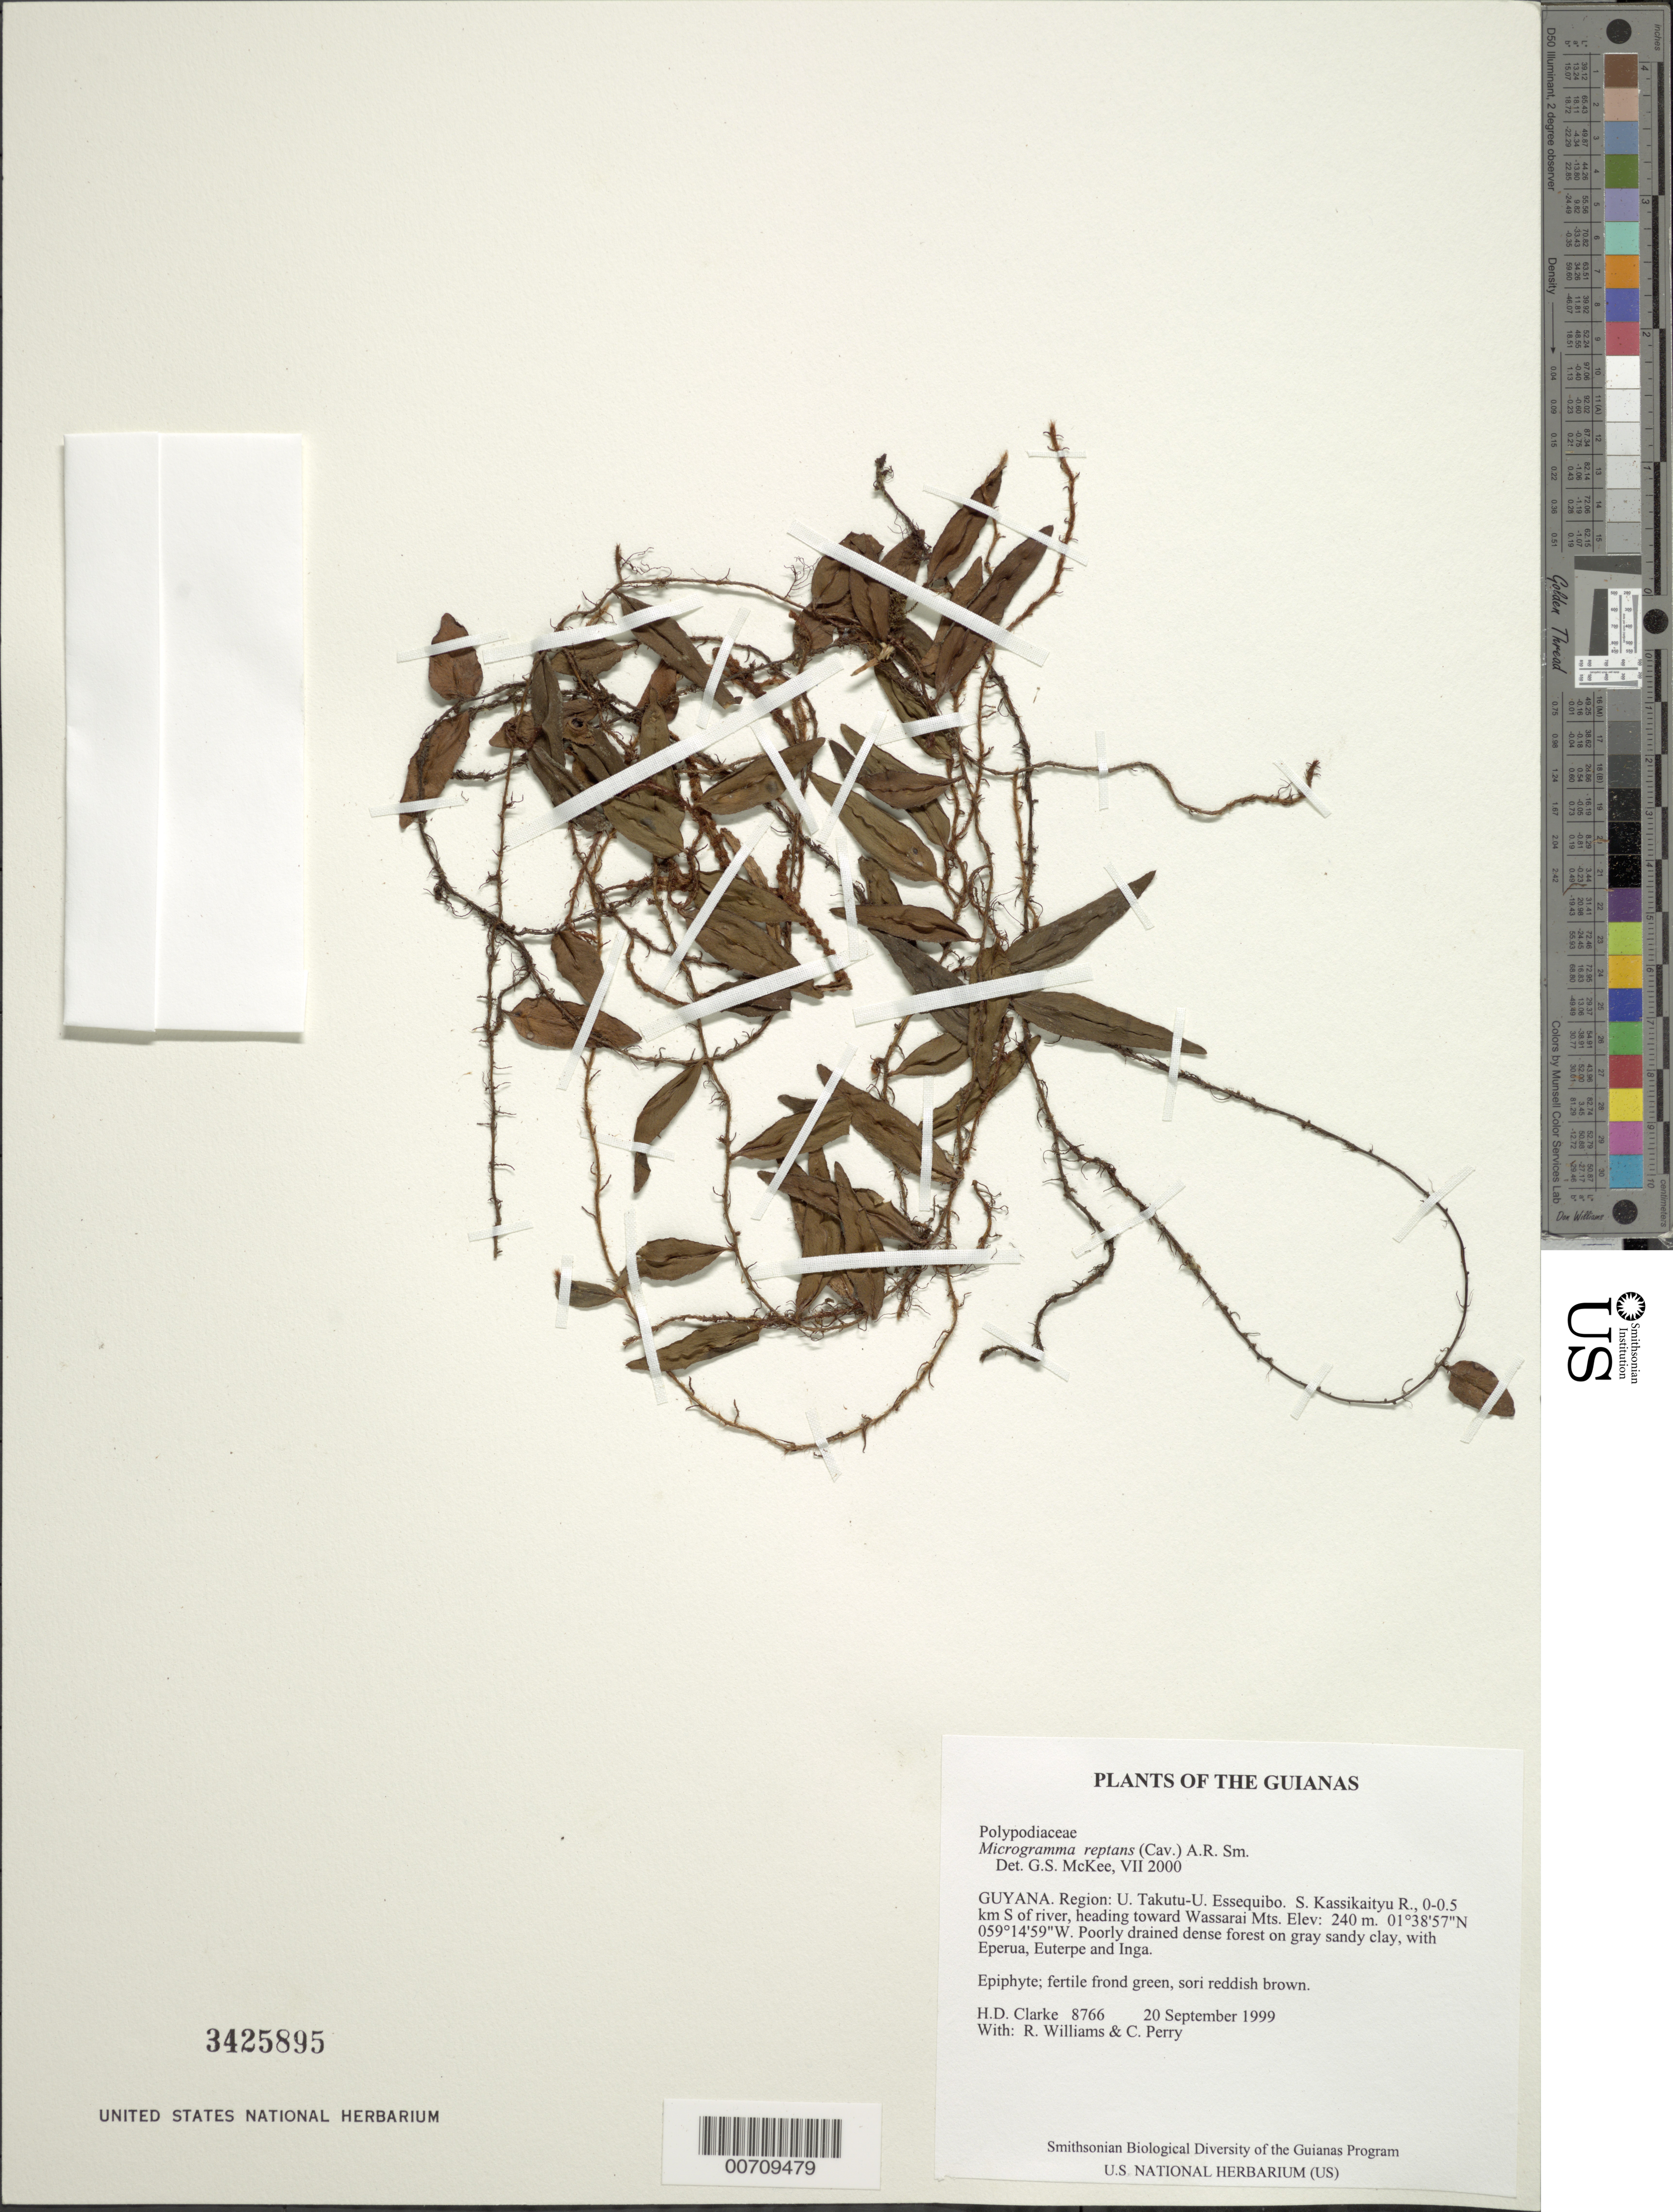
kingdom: Plantae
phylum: Tracheophyta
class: Polypodiopsida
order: Polypodiales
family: Polypodiaceae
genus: Microgramma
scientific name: Microgramma reptans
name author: (Cav.) A.R. Sm.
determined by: McKee, G. S., (US), NMNH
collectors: H. D. Clarke, R. Williams & C. Perry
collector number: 8766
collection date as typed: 20 September 1999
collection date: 1999-09-20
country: Guyana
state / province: U. Takutu-U. Essequibo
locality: S. Kassikaityu R., 0-0.5 km S of river, heading toward Wassarai Mts.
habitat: Poorly drained dense forest on gray sandy clay, with Eperua, Euterpe and Inga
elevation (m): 240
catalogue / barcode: US 3425895